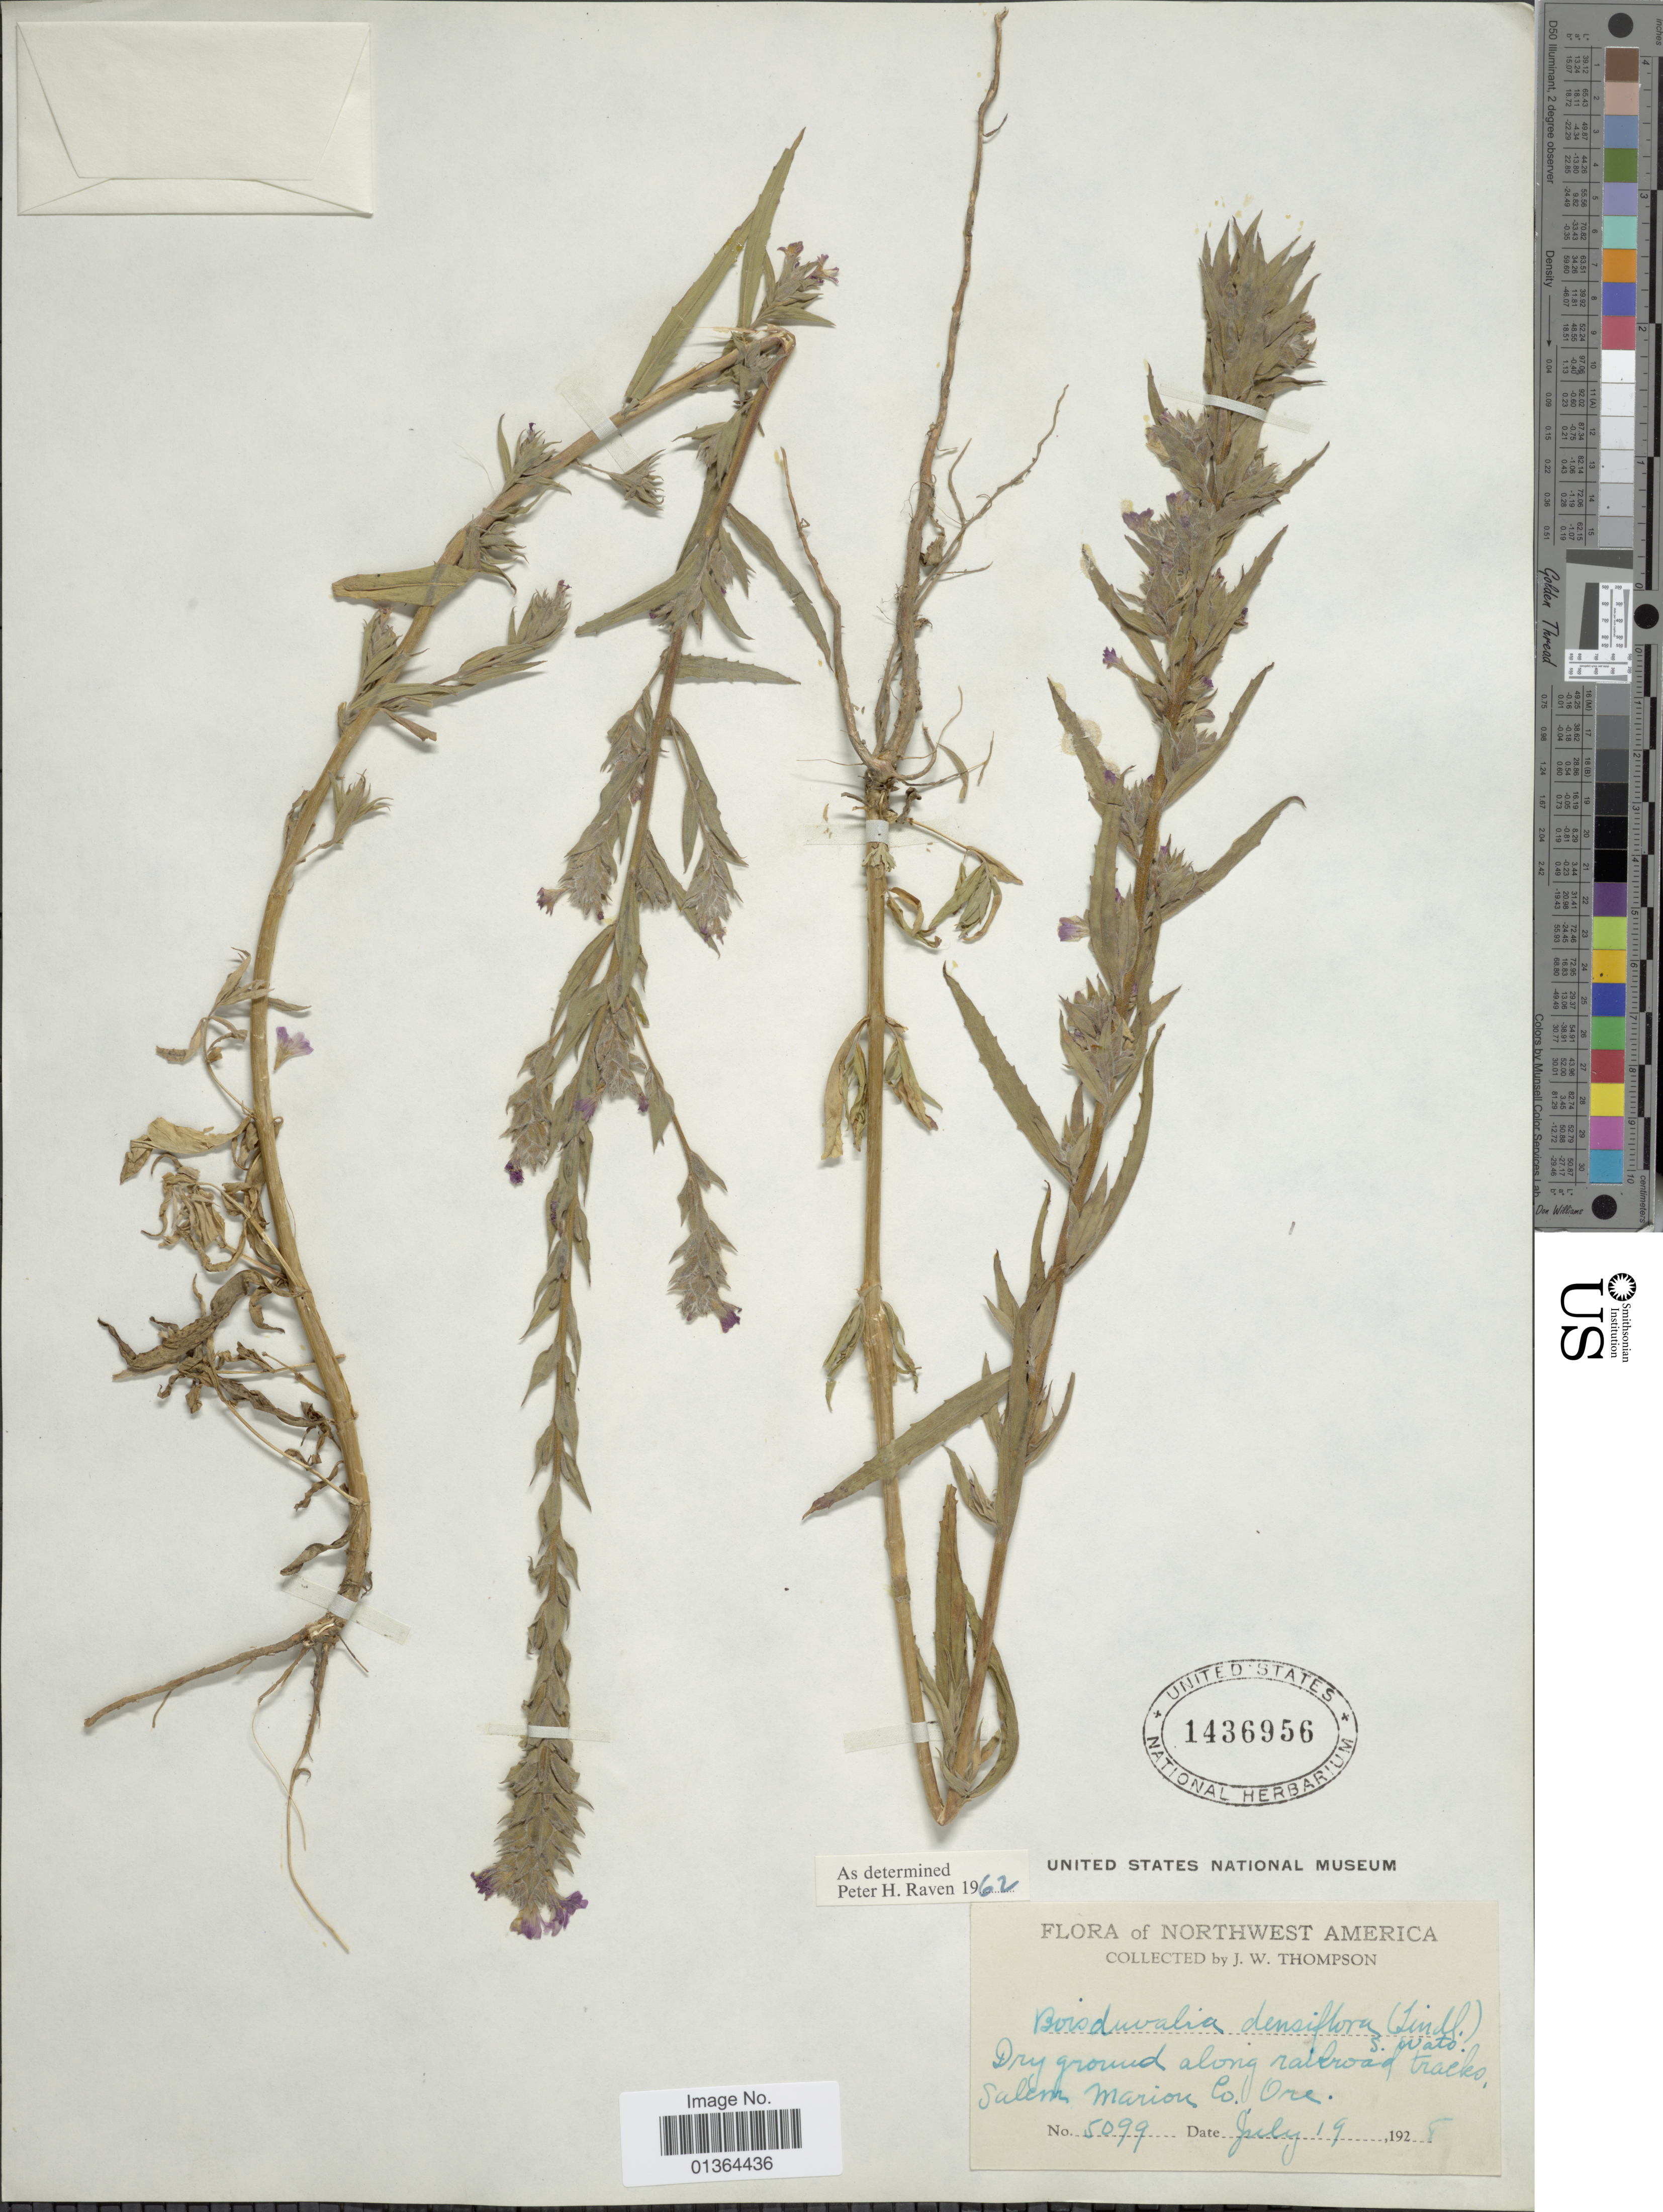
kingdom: Plantae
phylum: Tracheophyta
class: Magnoliopsida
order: Myrtales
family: Onagraceae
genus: Epilobium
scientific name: Epilobium densiflorum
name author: (Lindl.) Hoch & P.H. Raven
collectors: J. W. Thompson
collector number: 5099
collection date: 1928-07-19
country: United States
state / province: Oregon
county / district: Marion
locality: Northwest America, along railroad tracks, Salem Marion Co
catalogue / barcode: US 1436956